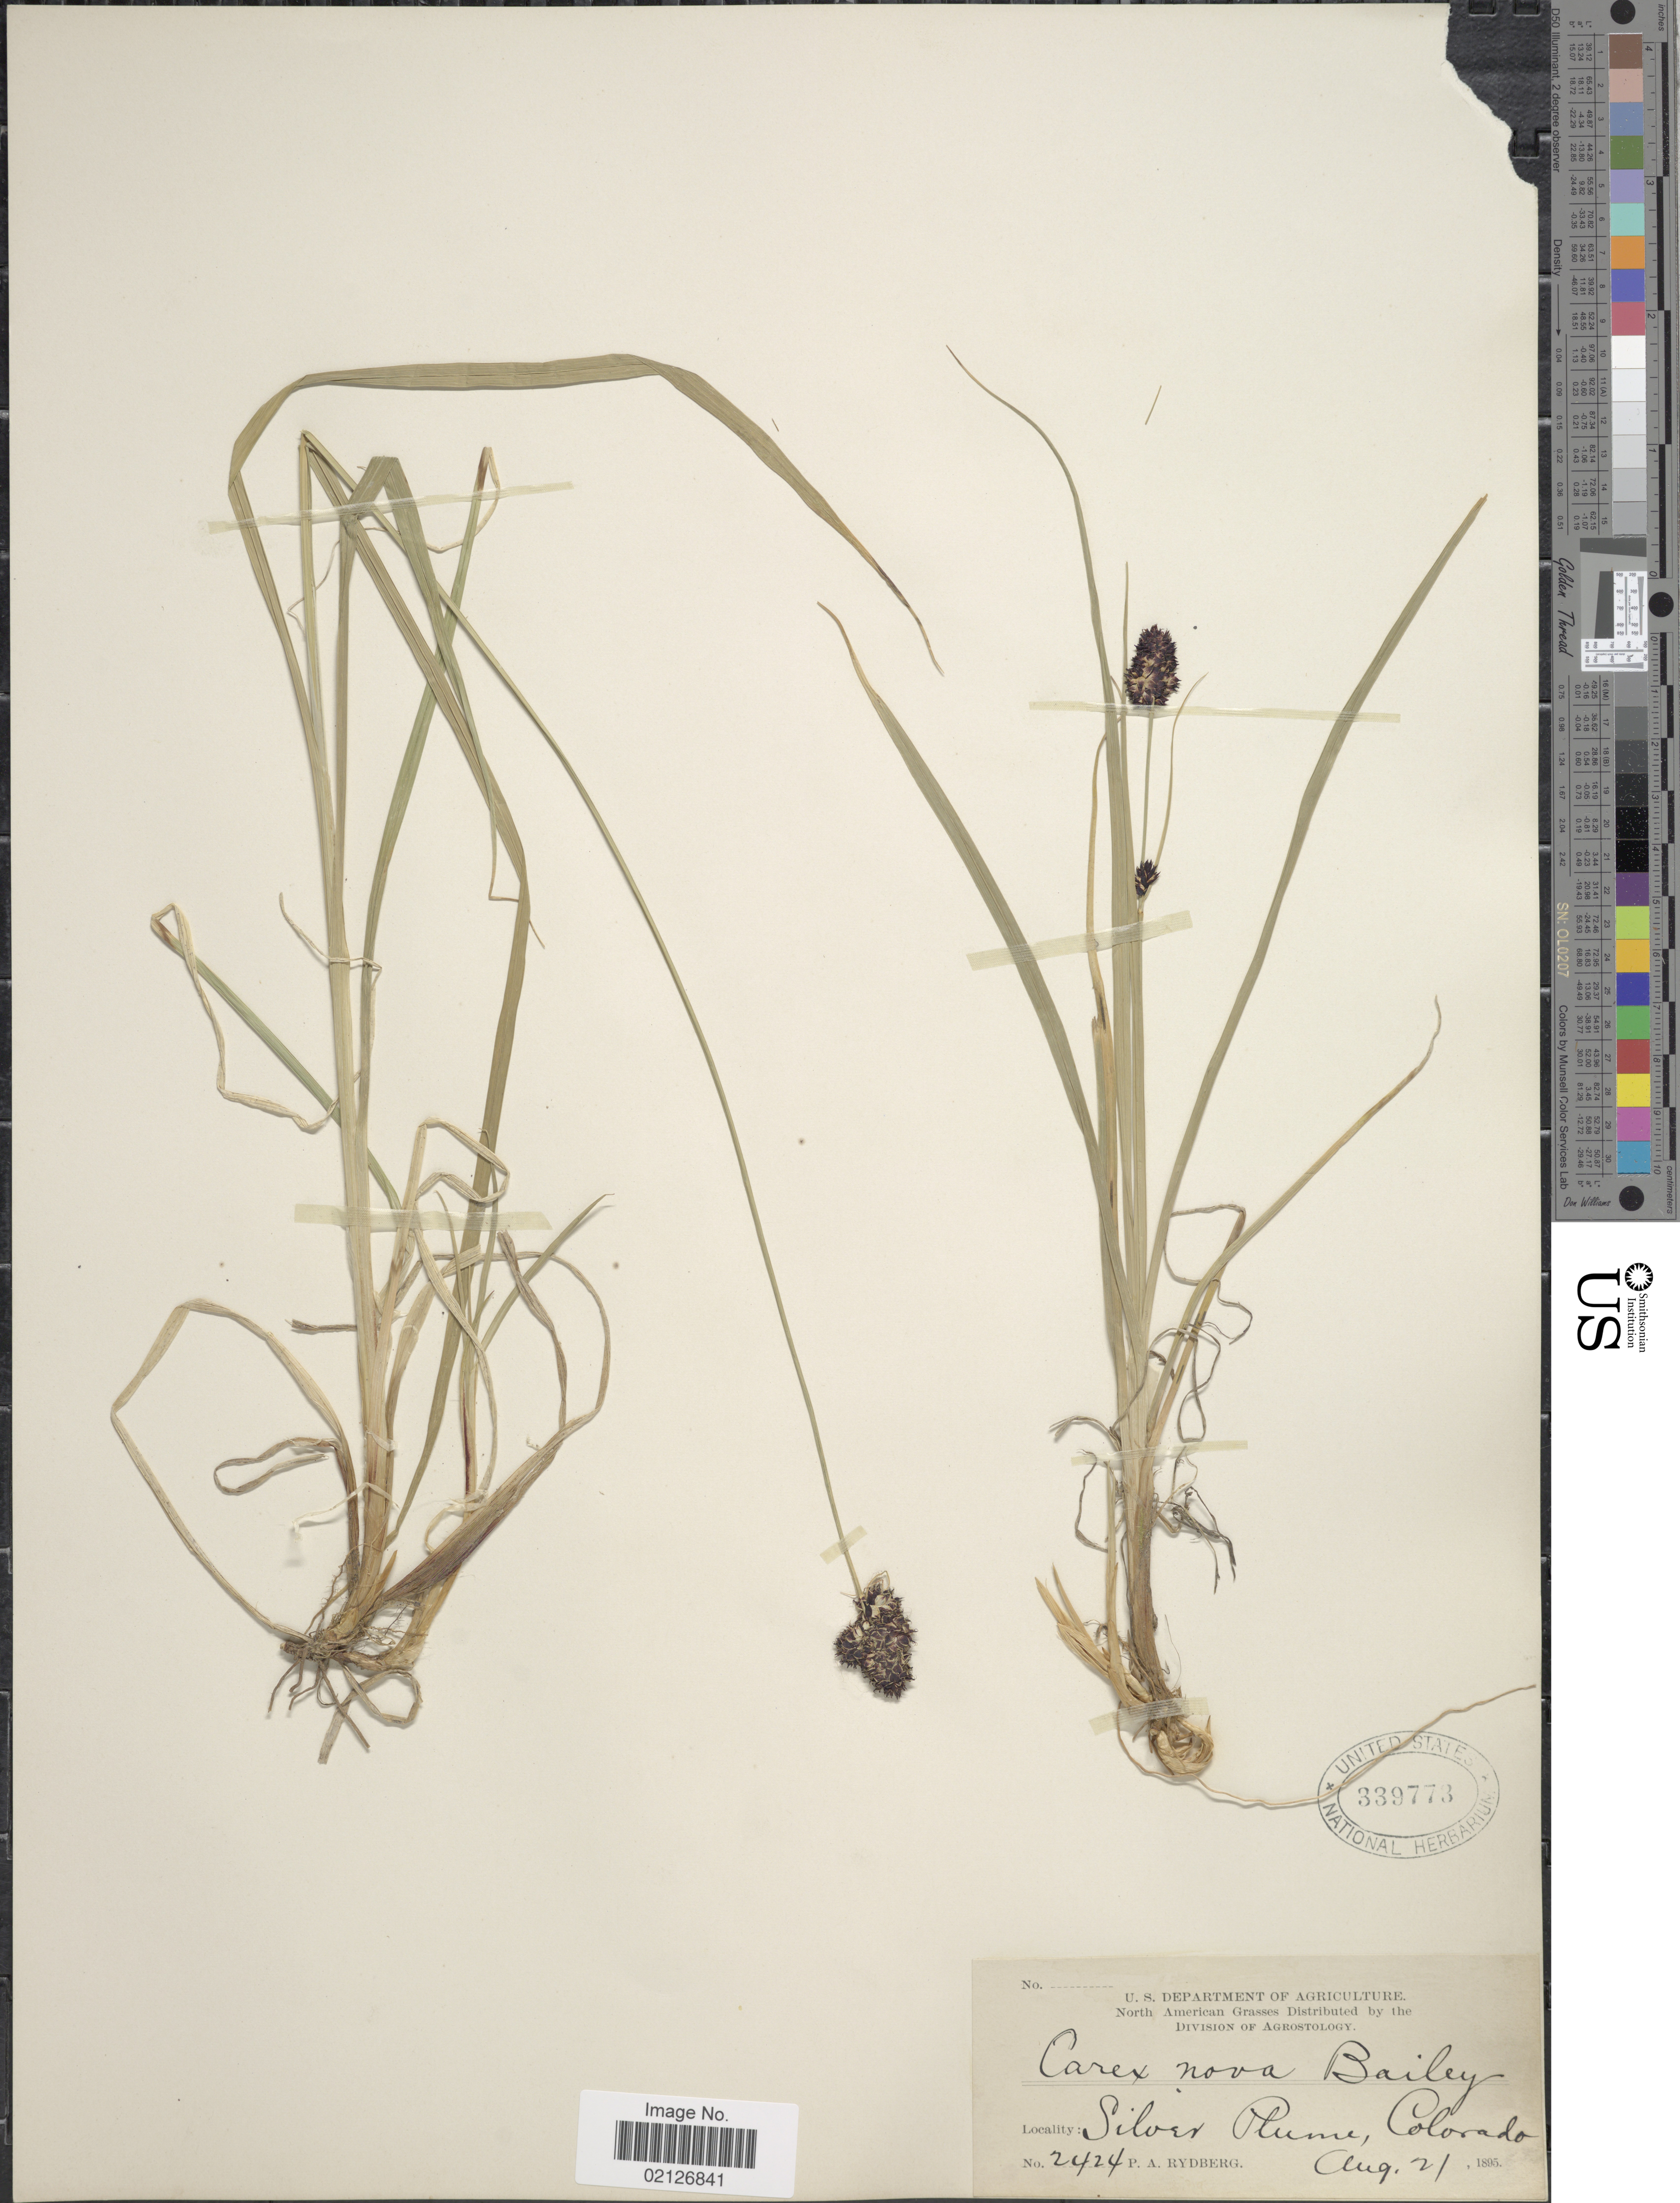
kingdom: Plantae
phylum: Tracheophyta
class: Liliopsida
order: Poales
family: Cyperaceae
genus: Carex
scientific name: Carex nova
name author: L.H. Bailey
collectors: P. A. Rydberg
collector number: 2424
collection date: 1895-08-21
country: United States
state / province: Colorado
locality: Silver Plume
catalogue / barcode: US 339773